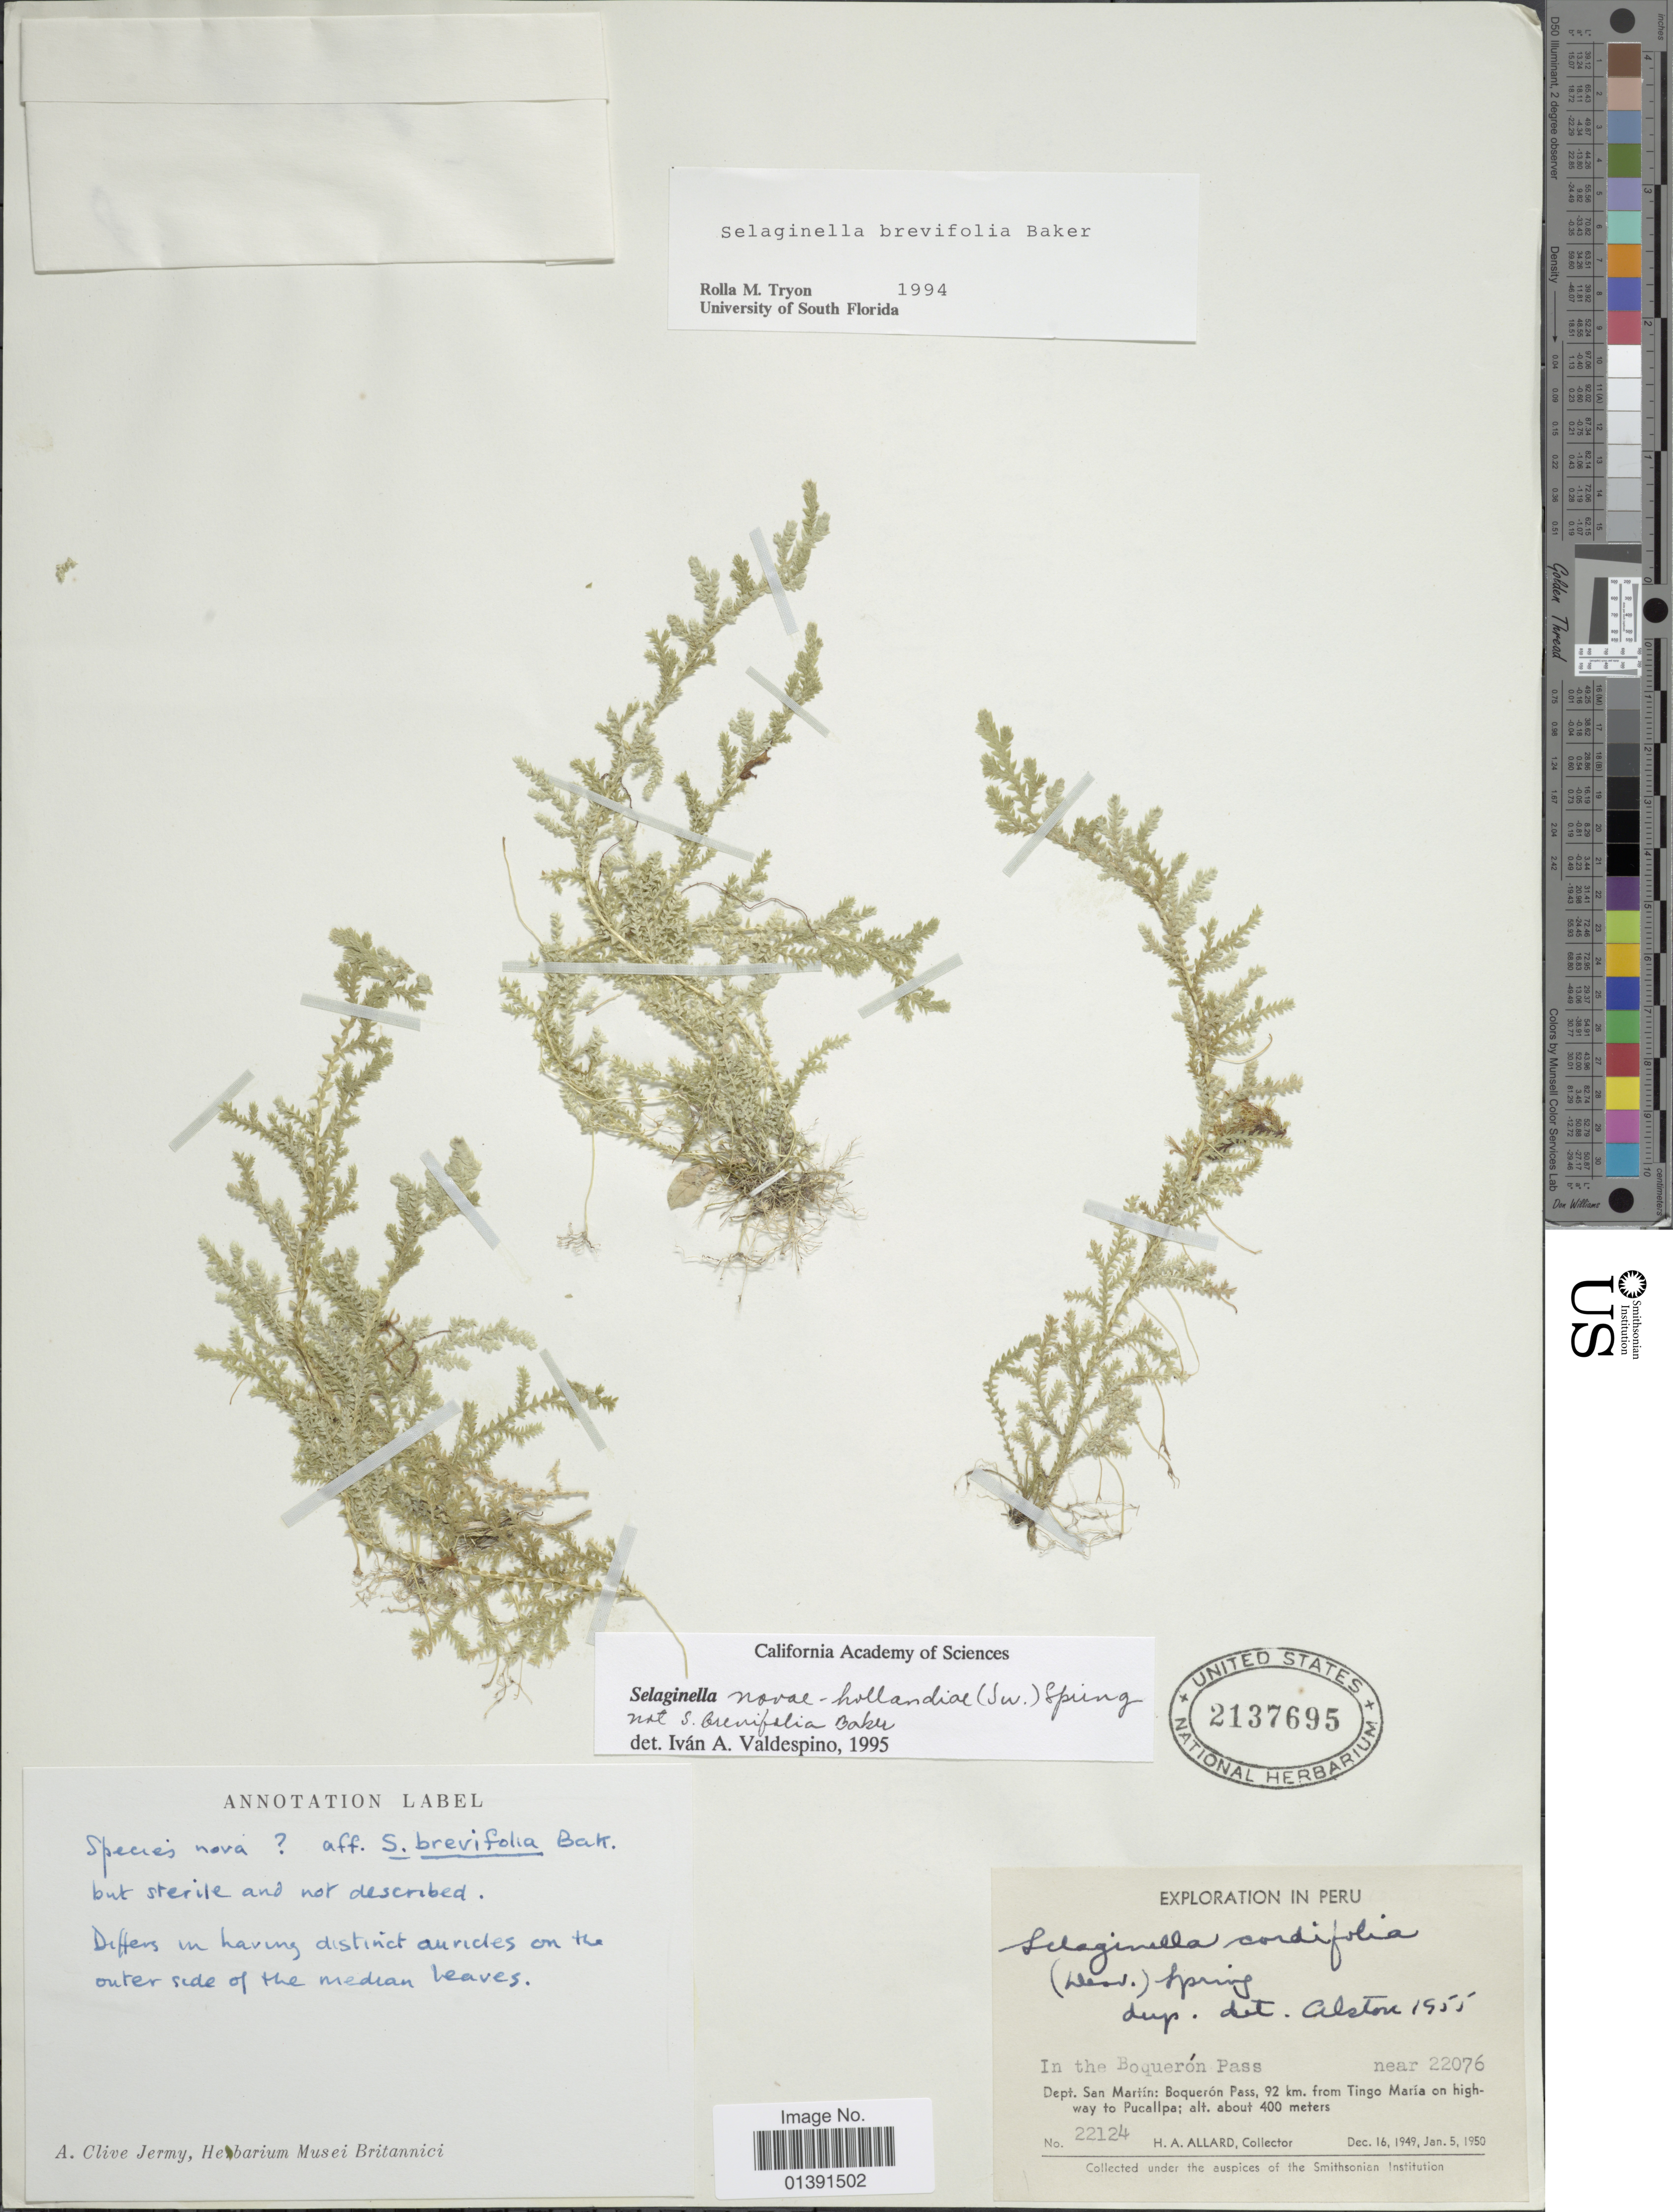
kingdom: Plantae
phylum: Tracheophyta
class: Lycopodiopsida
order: Selaginellales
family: Selaginellaceae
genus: Selaginella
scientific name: Selaginella novae-hollandiae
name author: (Sw.) Spring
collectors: H. A. Allard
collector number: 22124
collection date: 1950-01-05/1950-12-16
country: Peru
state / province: San Martín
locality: In the Boqueron Pass, 92km from Tingo Maria on highway to Pucallpa, near 22076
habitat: in the pass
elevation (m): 400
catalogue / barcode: US 2137695